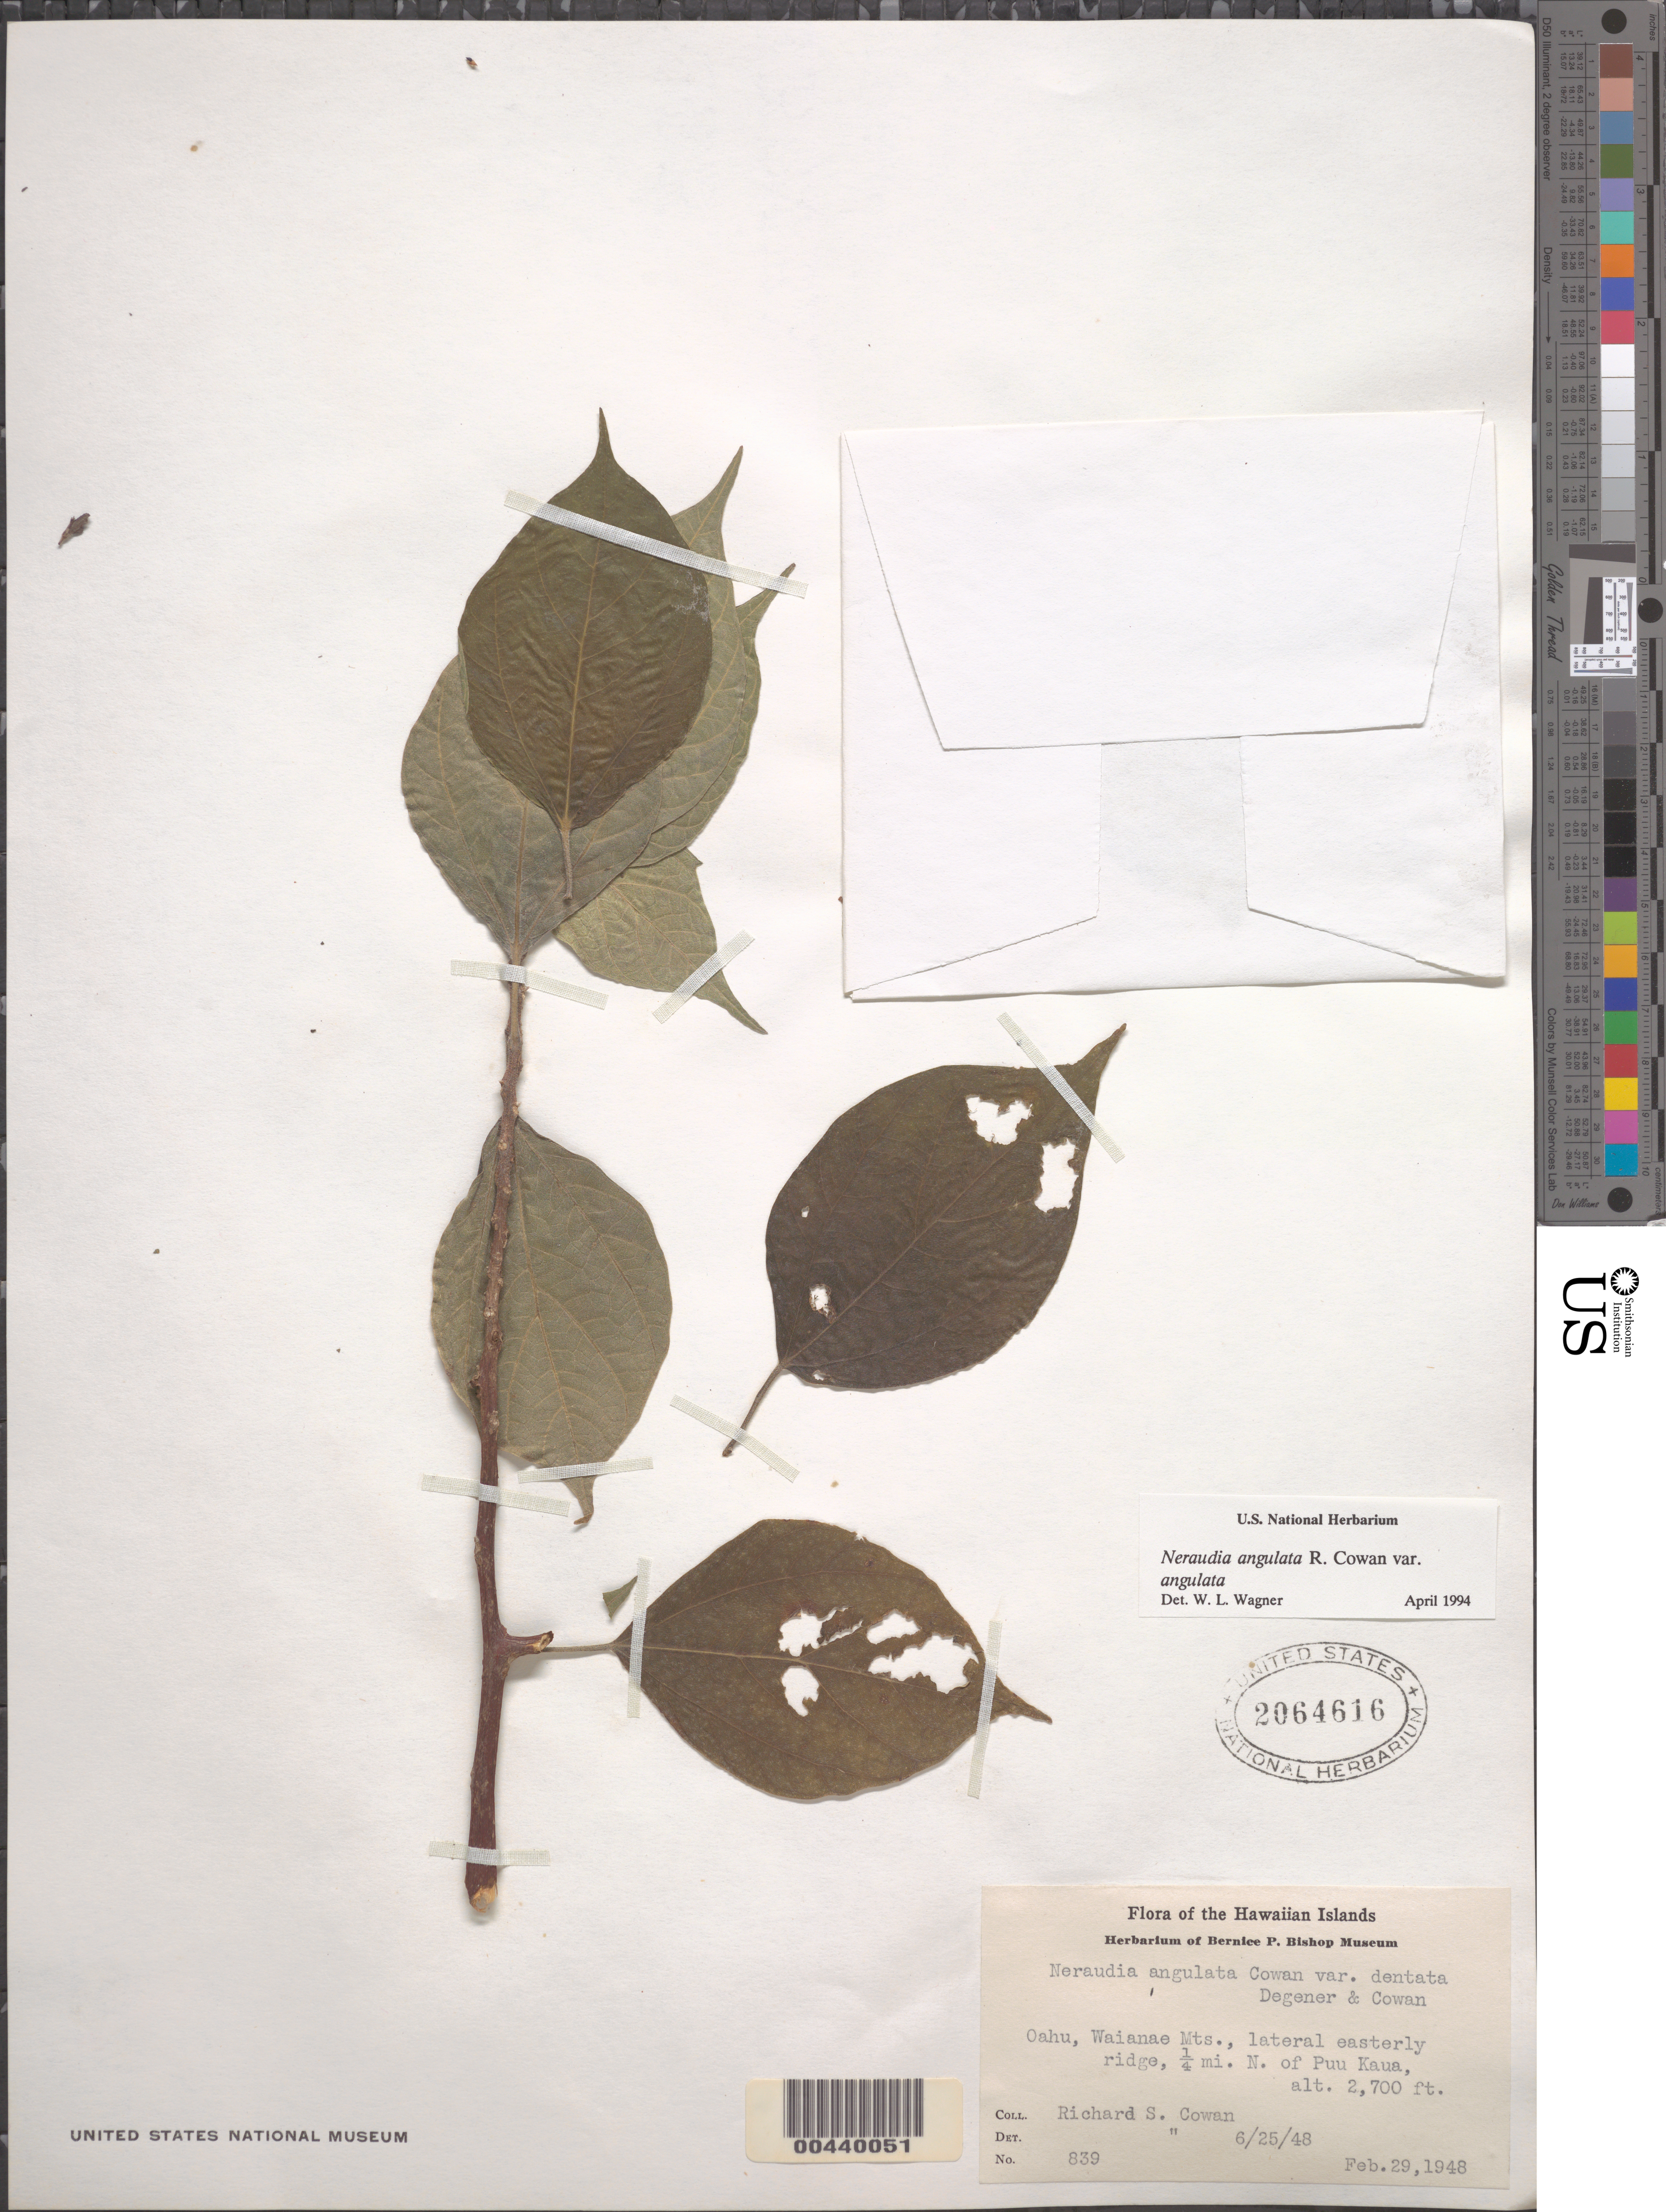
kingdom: Plantae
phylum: Tracheophyta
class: Magnoliopsida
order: Rosales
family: Urticaceae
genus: Neraudia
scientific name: Neraudia angulata var. angulata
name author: R.S. Cowan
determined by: Wagner, W. L., (BOT), Smithsonian Institution - National Museum of Natural History (UNITED STATES)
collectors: R. S. Cowan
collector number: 839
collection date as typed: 29 Feb 1948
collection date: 1948-02-29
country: United States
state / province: Hawaii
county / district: Honolulu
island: Oahu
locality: Waianae Mountains, lateral easterly ridge, 0.25 mi N of Puu Kaua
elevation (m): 823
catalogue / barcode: US 2064616